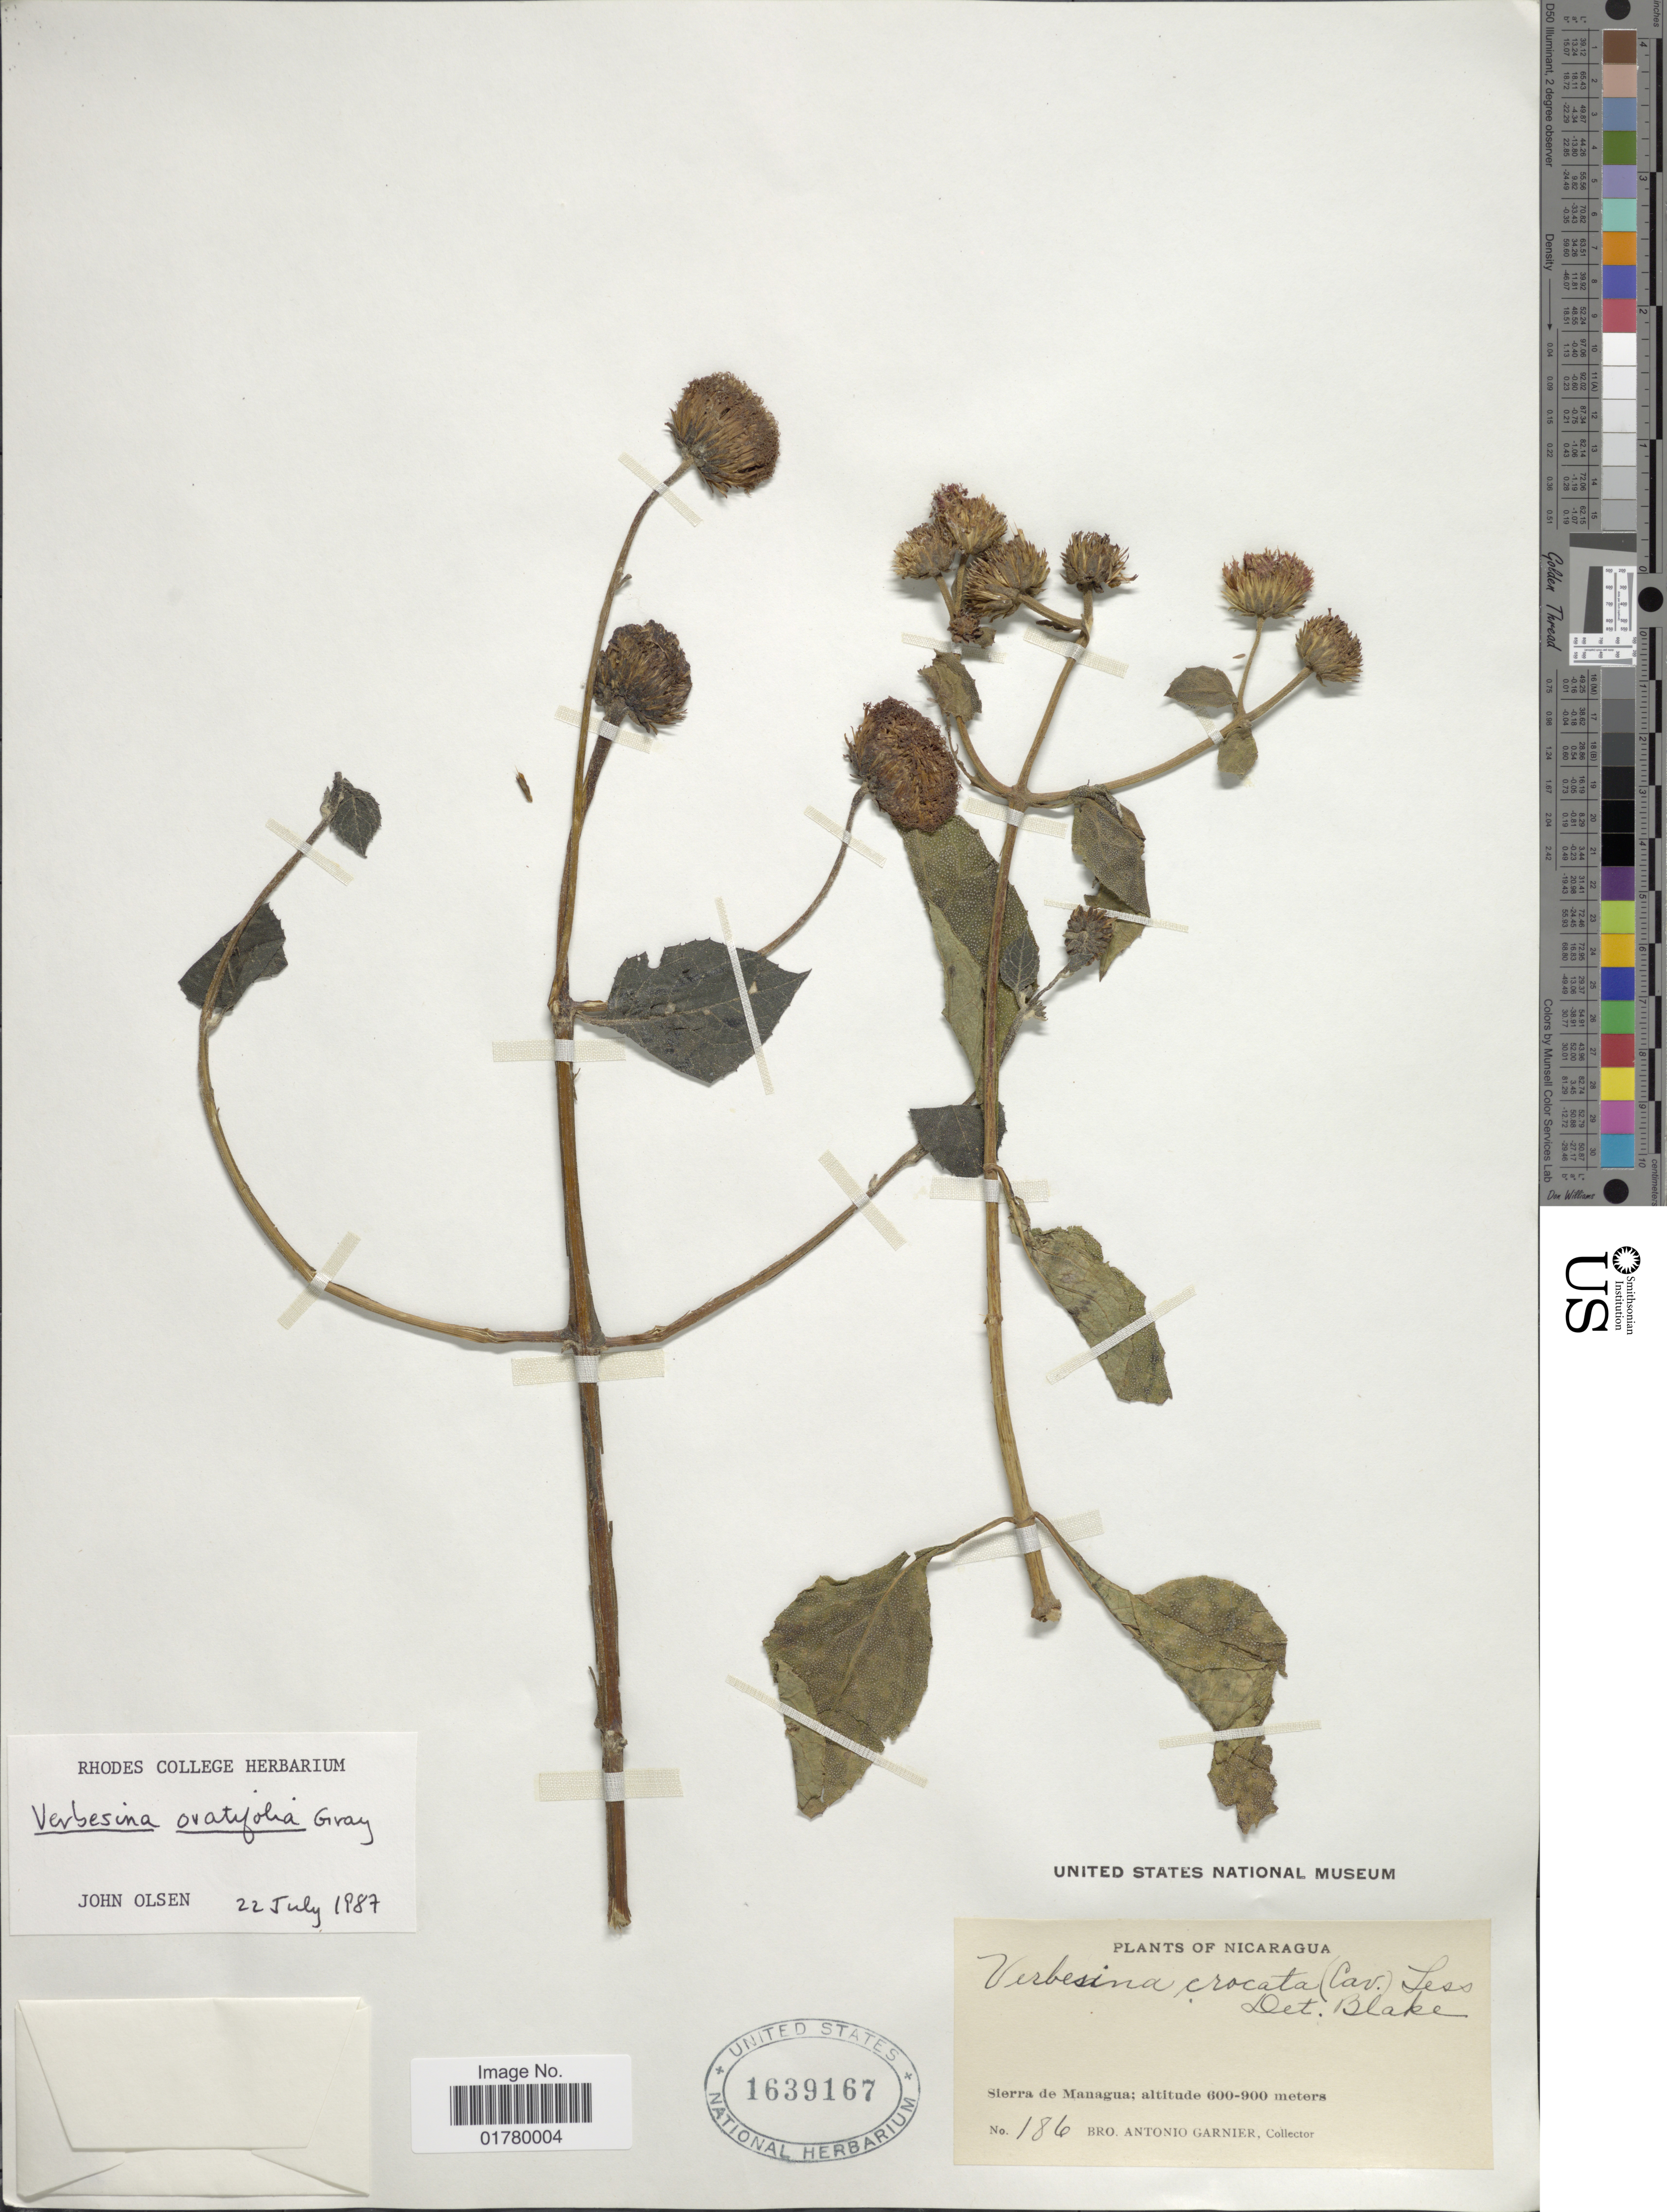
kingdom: Plantae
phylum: Tracheophyta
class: Magnoliopsida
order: Asterales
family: Asteraceae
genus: Verbesina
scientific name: Verbesina ovatifolia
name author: A. Gray ex Hemsl.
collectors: Bro. A. Garnier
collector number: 186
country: Nicaragua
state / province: Managua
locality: Sierra de Managua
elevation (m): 600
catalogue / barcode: US 1639167